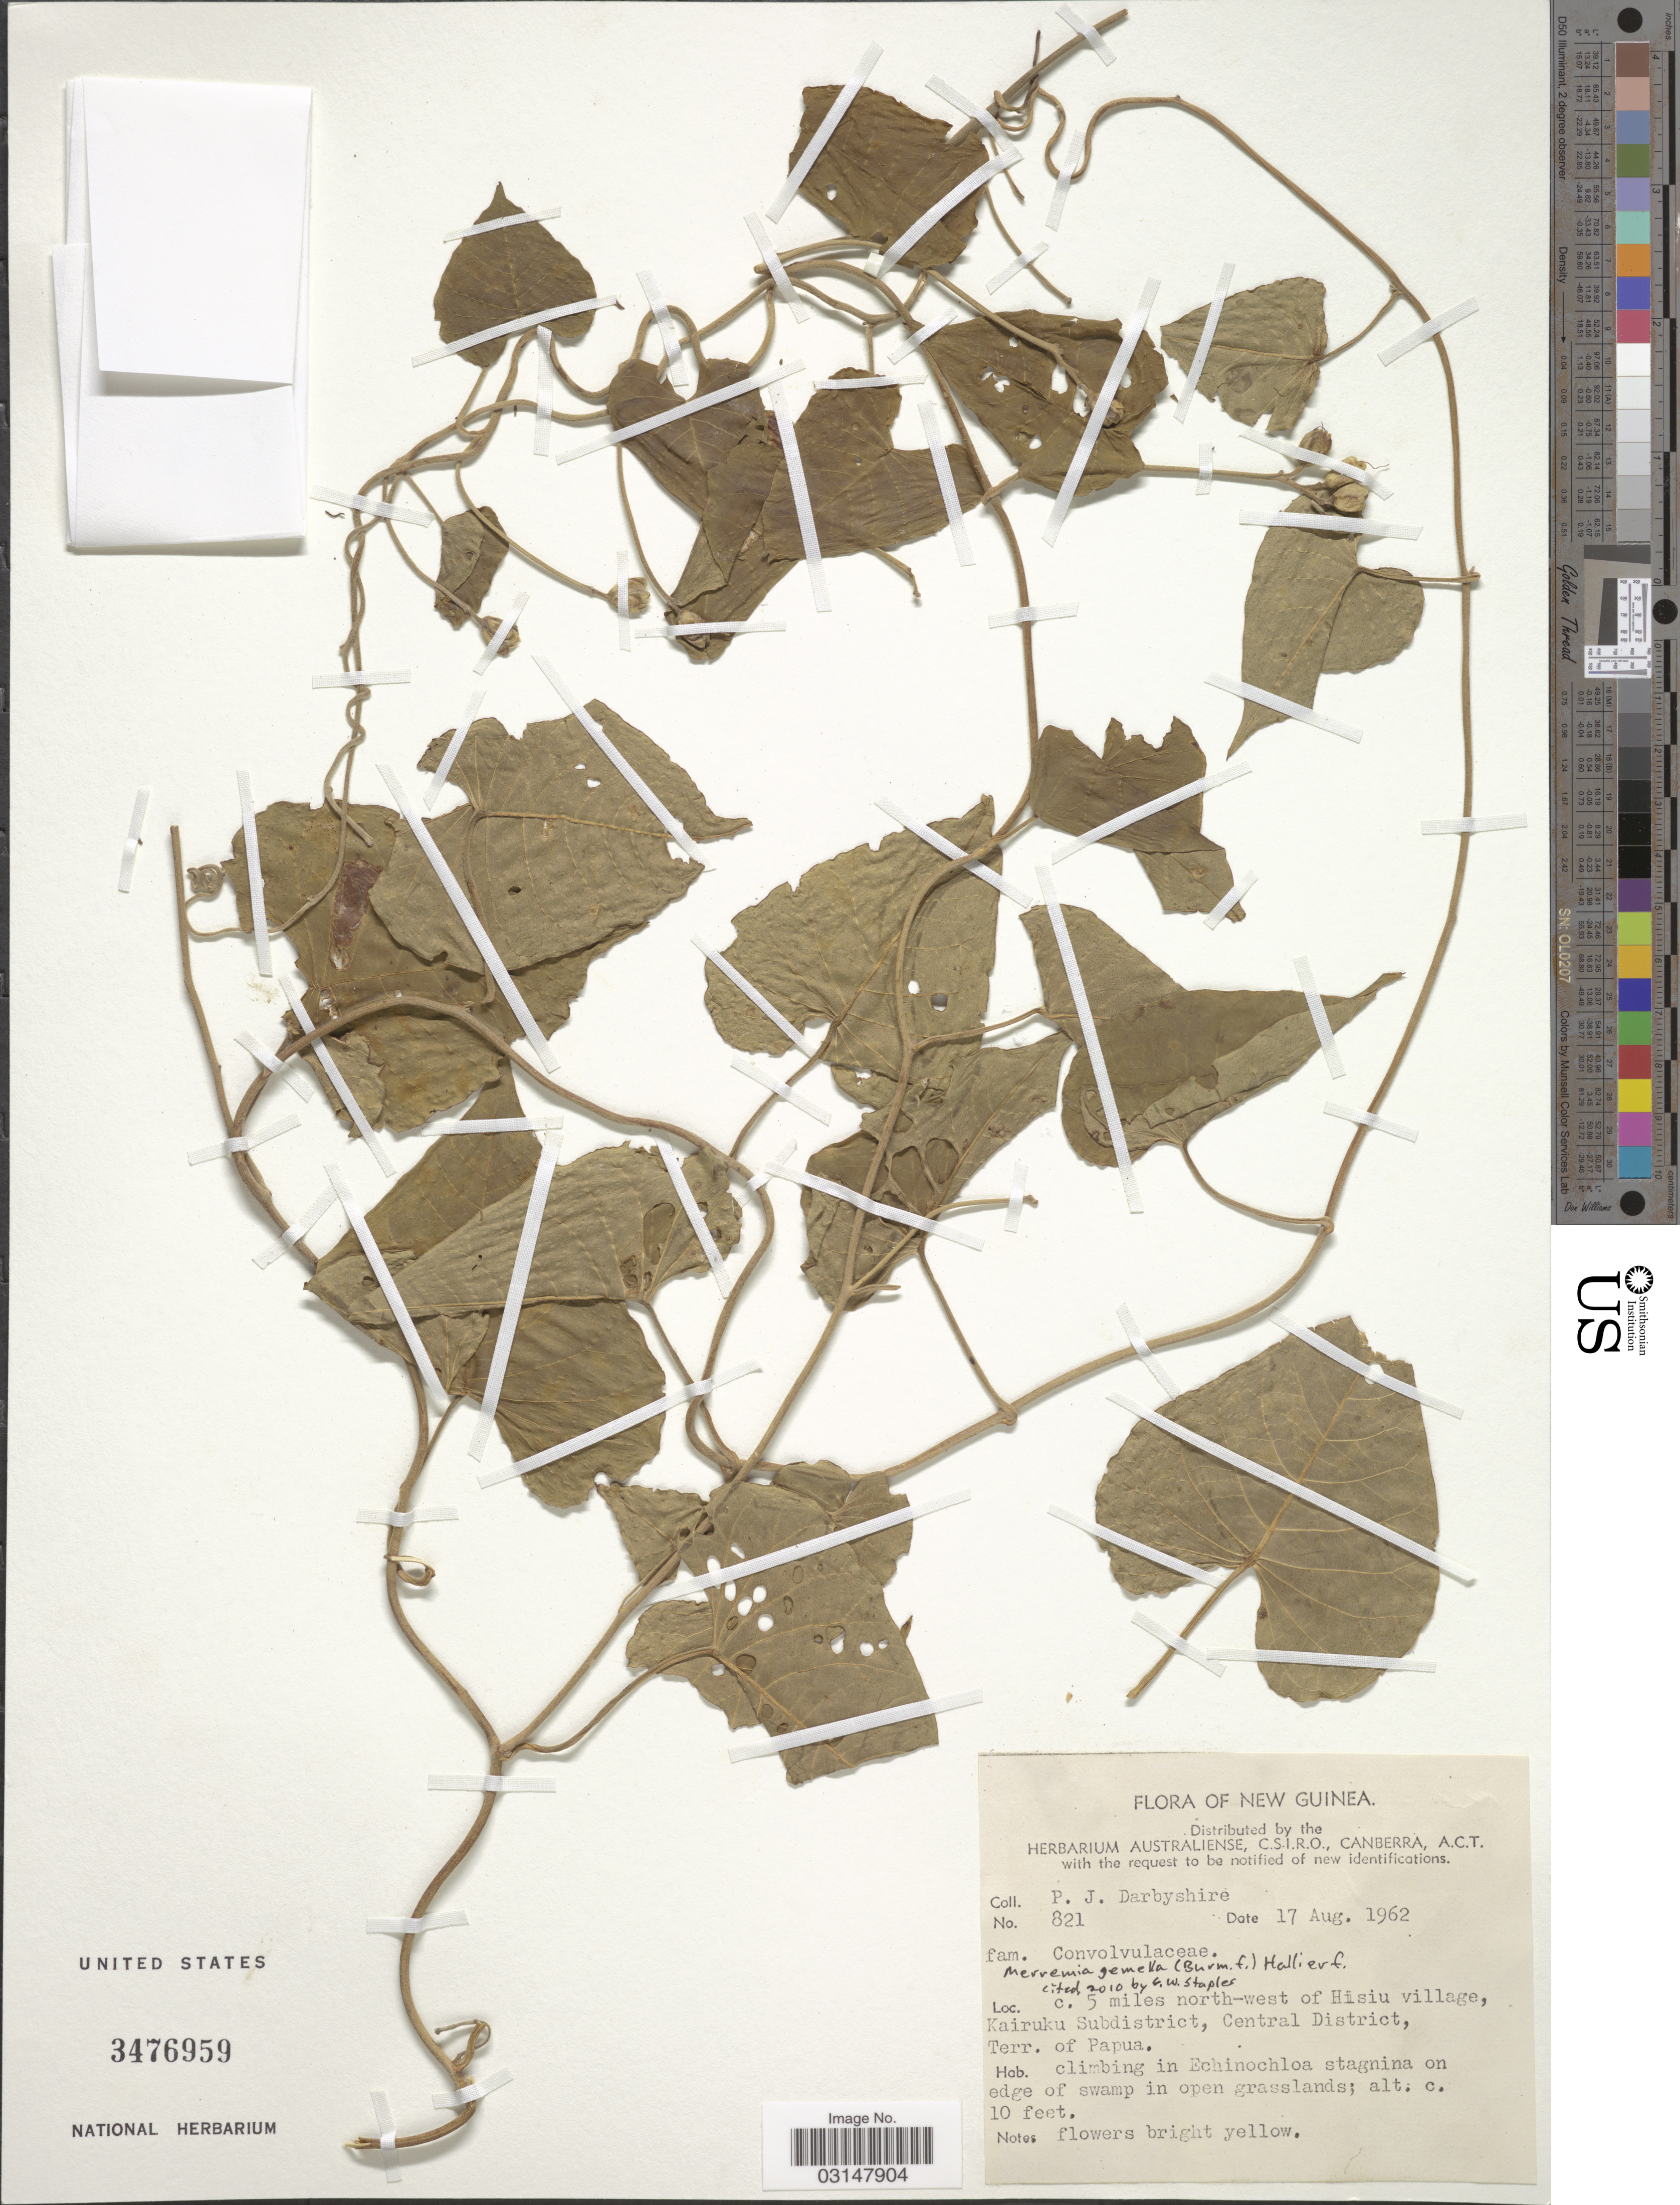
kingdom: Plantae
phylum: Tracheophyta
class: Magnoliopsida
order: Solanales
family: Convolvulaceae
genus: Merremia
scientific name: Merremia gemella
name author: (Burm. f.) Hallier f.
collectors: P. Darbyshire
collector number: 821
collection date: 1962-08-17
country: Papua New Guinea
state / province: Central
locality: New Guinea. C. 5 miles north-west of Hisiu village, Kairuku Subdistrict, Central District, Terr. of Papua.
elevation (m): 3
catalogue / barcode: US 3476959